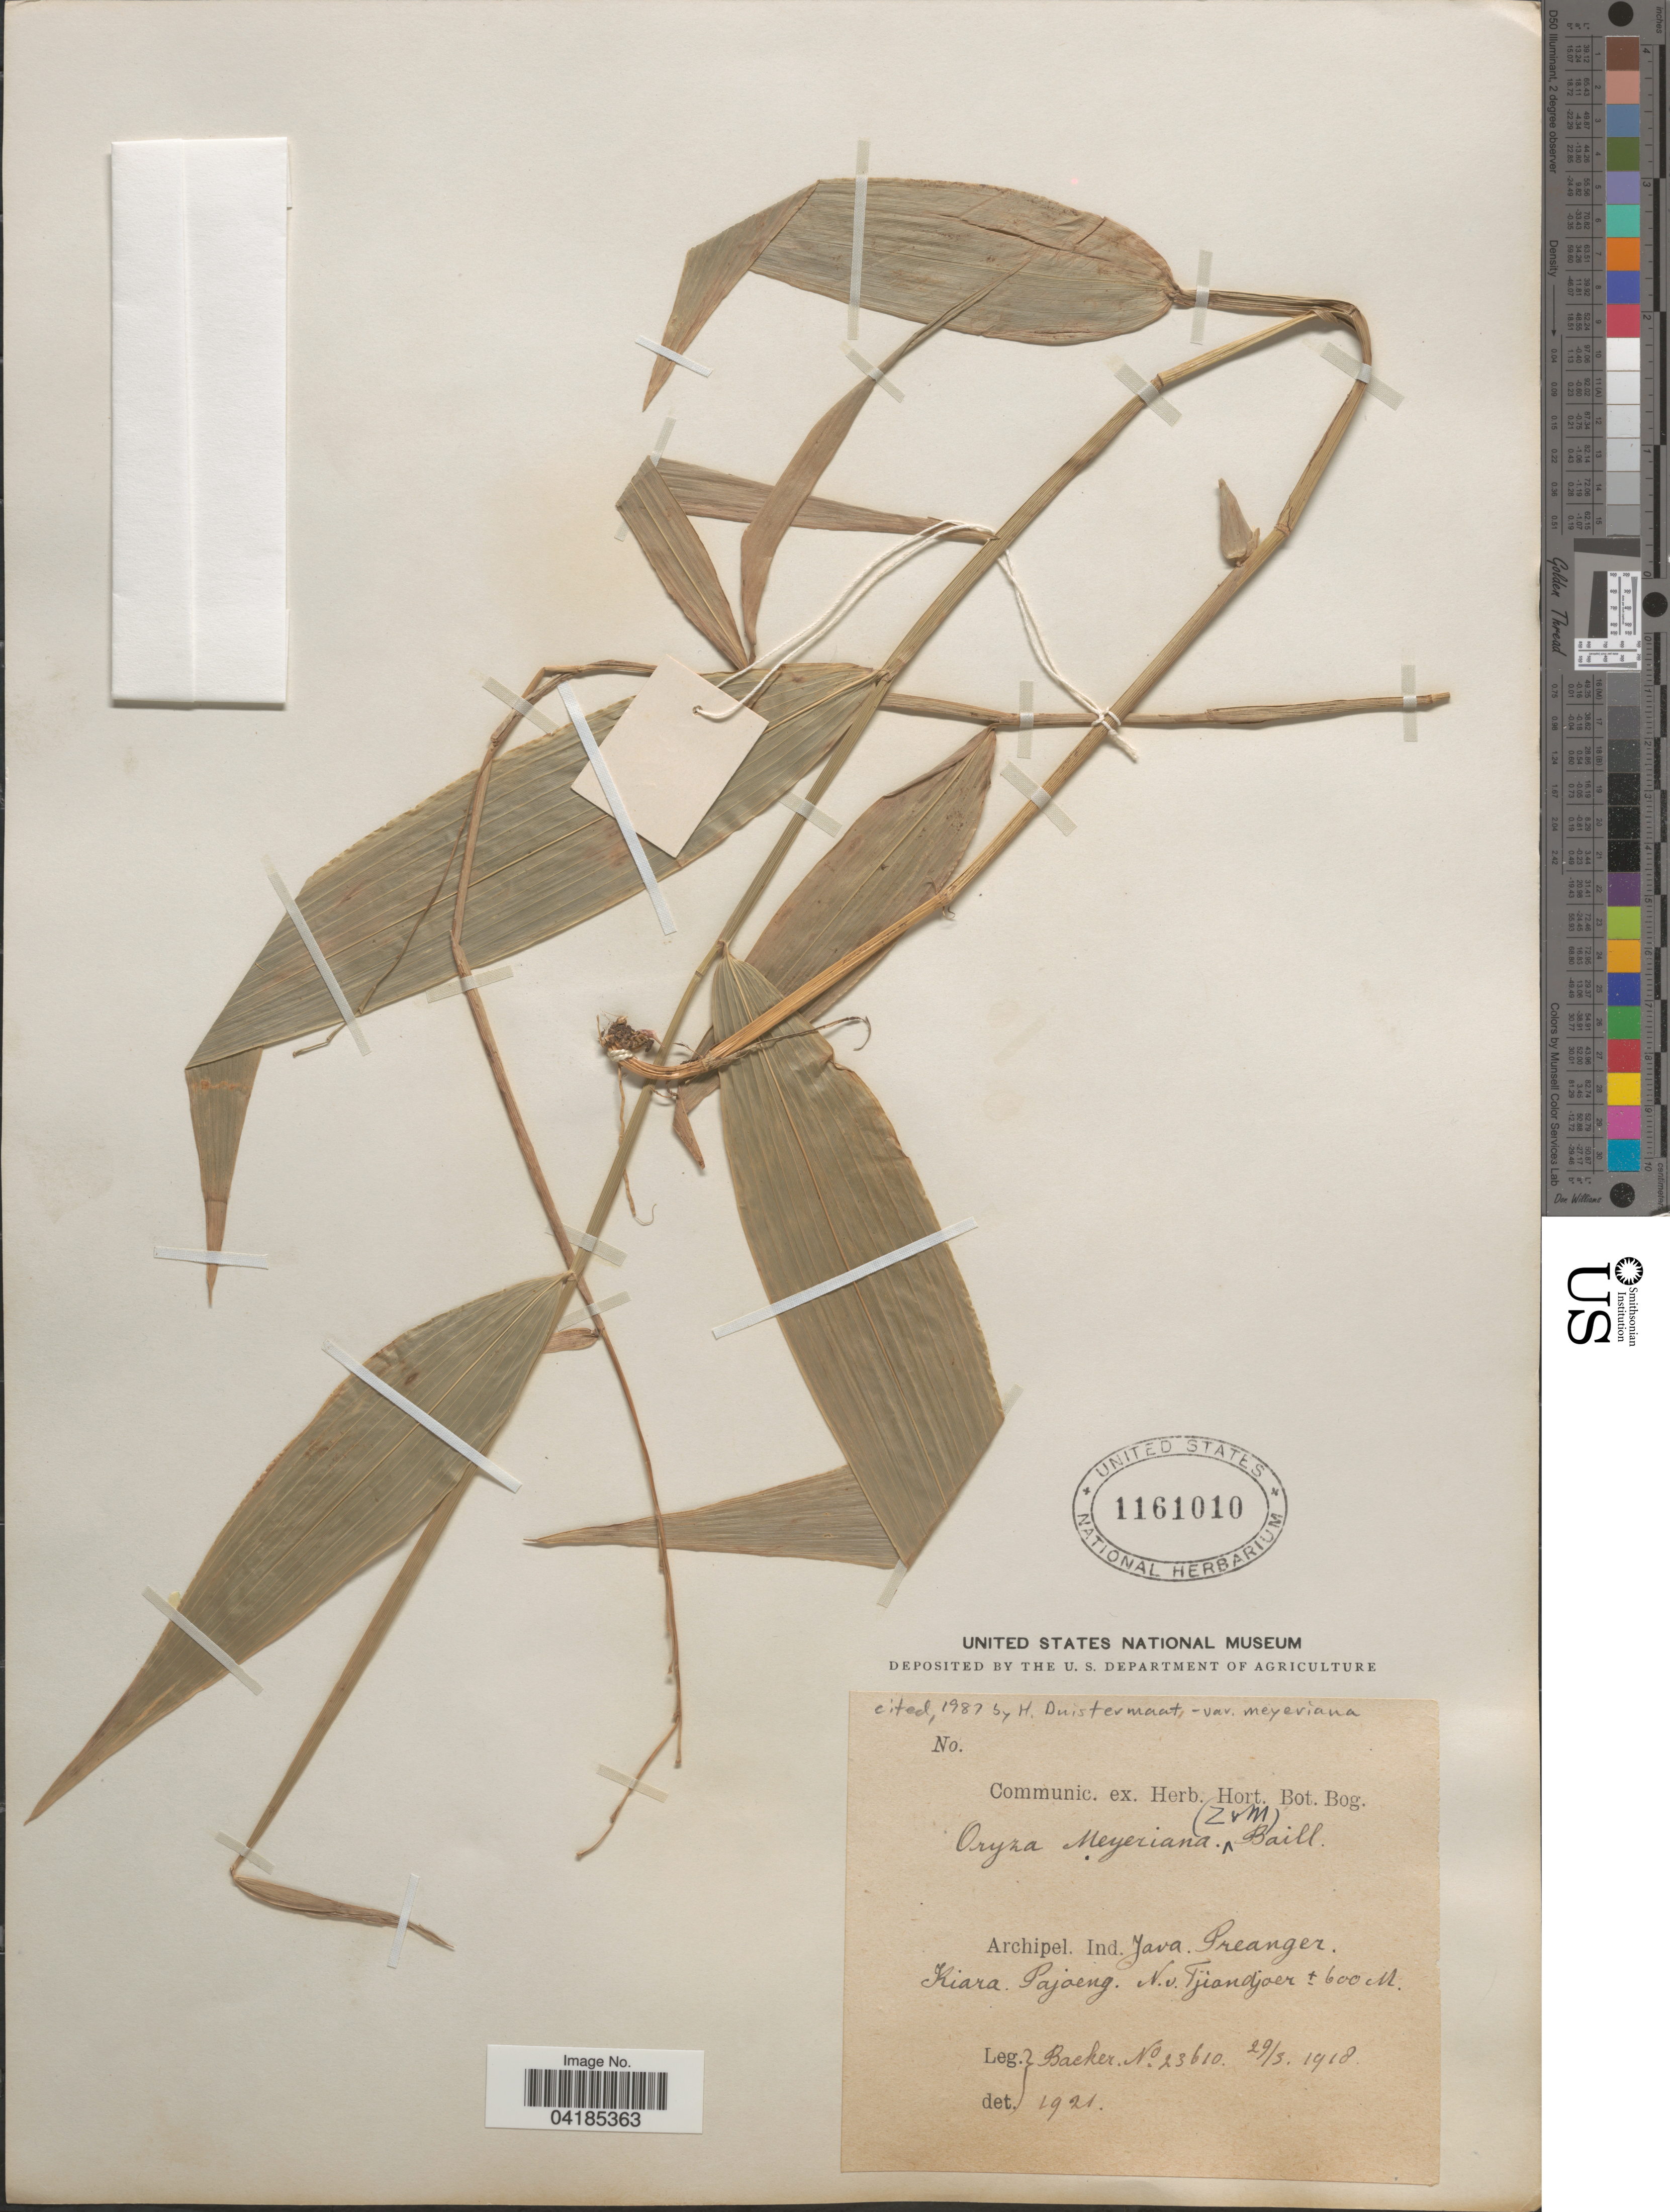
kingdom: Plantae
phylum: Tracheophyta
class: Liliopsida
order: Poales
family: Poaceae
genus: Oryza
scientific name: Oryza meyeriana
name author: (Zoll. & Mor.) Baill.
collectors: Backer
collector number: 23610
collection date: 1918-05-29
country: Indonesia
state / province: Java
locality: Archipel. Ind. Java. Preanger. Kiara. Pajoeng. N.v. Tjiandjoer.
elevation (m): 600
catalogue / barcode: US 1161010